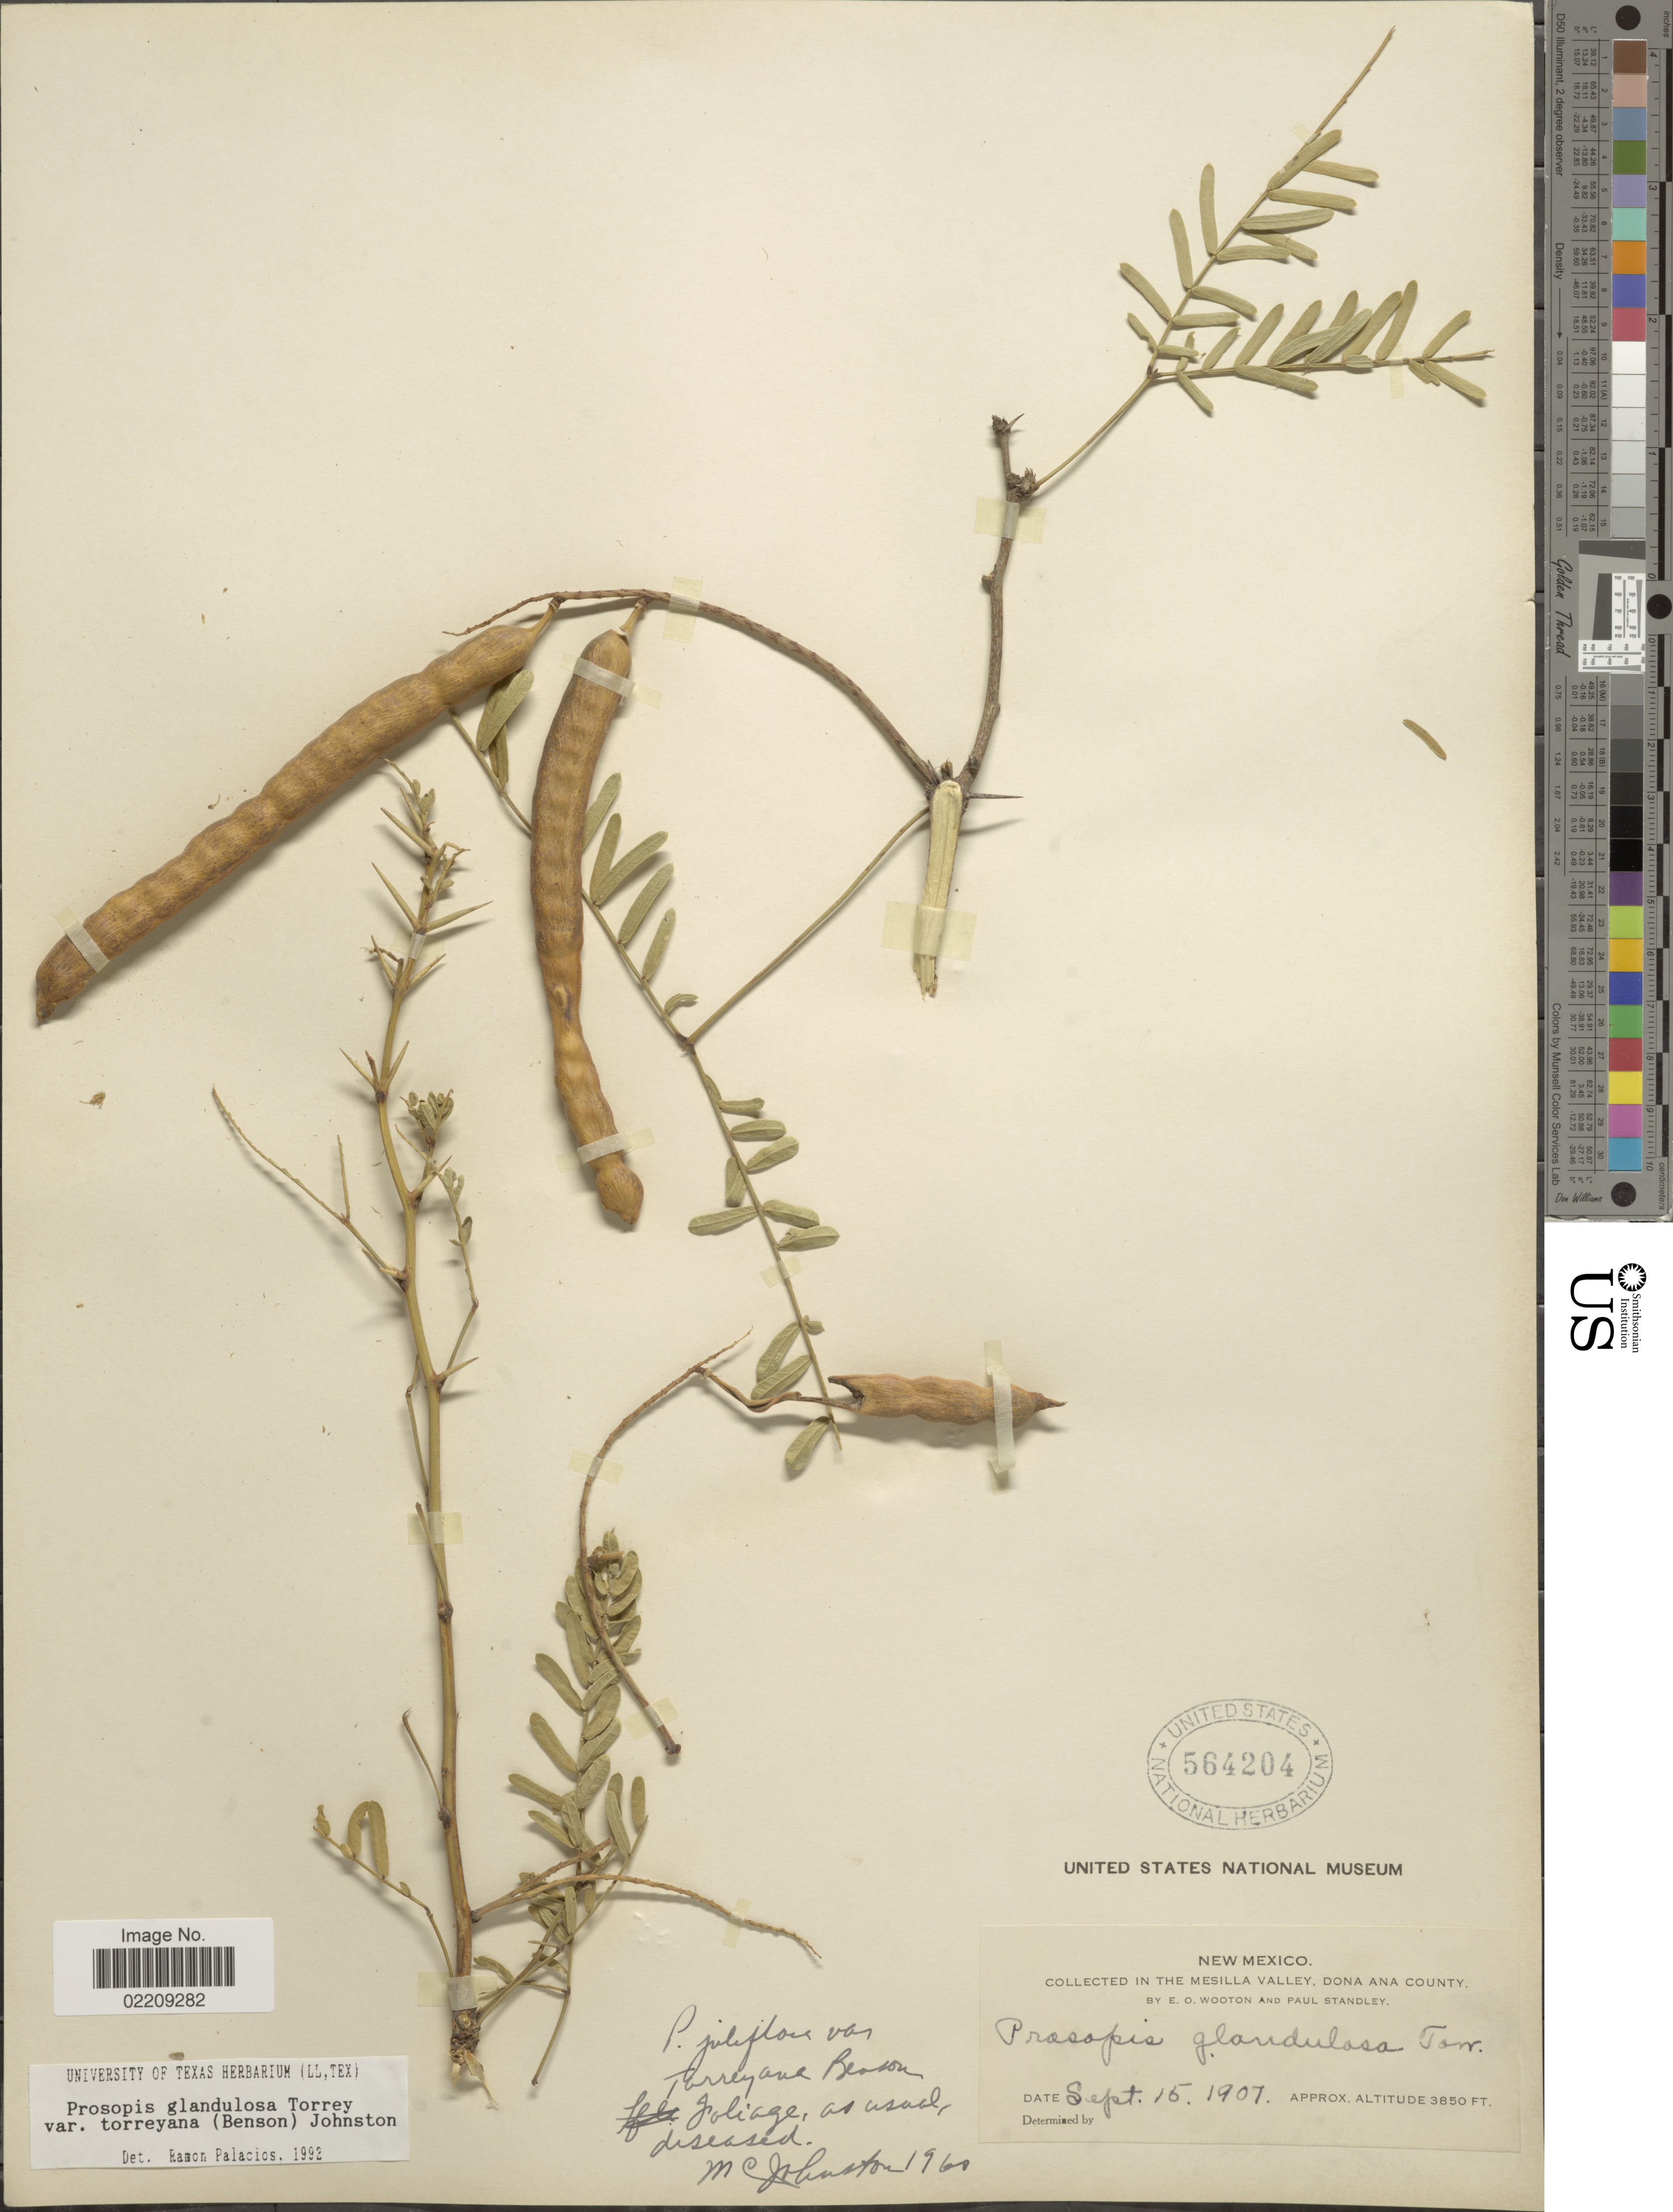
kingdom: Plantae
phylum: Tracheophyta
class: Magnoliopsida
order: Fabales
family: Fabaceae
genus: Neltuma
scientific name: Neltuma odorata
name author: (Torr. & Frém.) C. E. Hughes & G.P. Lewis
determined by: Strong, Mark T., (BOT), Smithsonian Institution - National Museum of Natural History (UNITED STATES)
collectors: E. O. Wooton & P. C. Standley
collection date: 1907-09-15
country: United States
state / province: New Mexico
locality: In the Mesilla Valley, Dona Ana County.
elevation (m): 1173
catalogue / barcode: US 564204